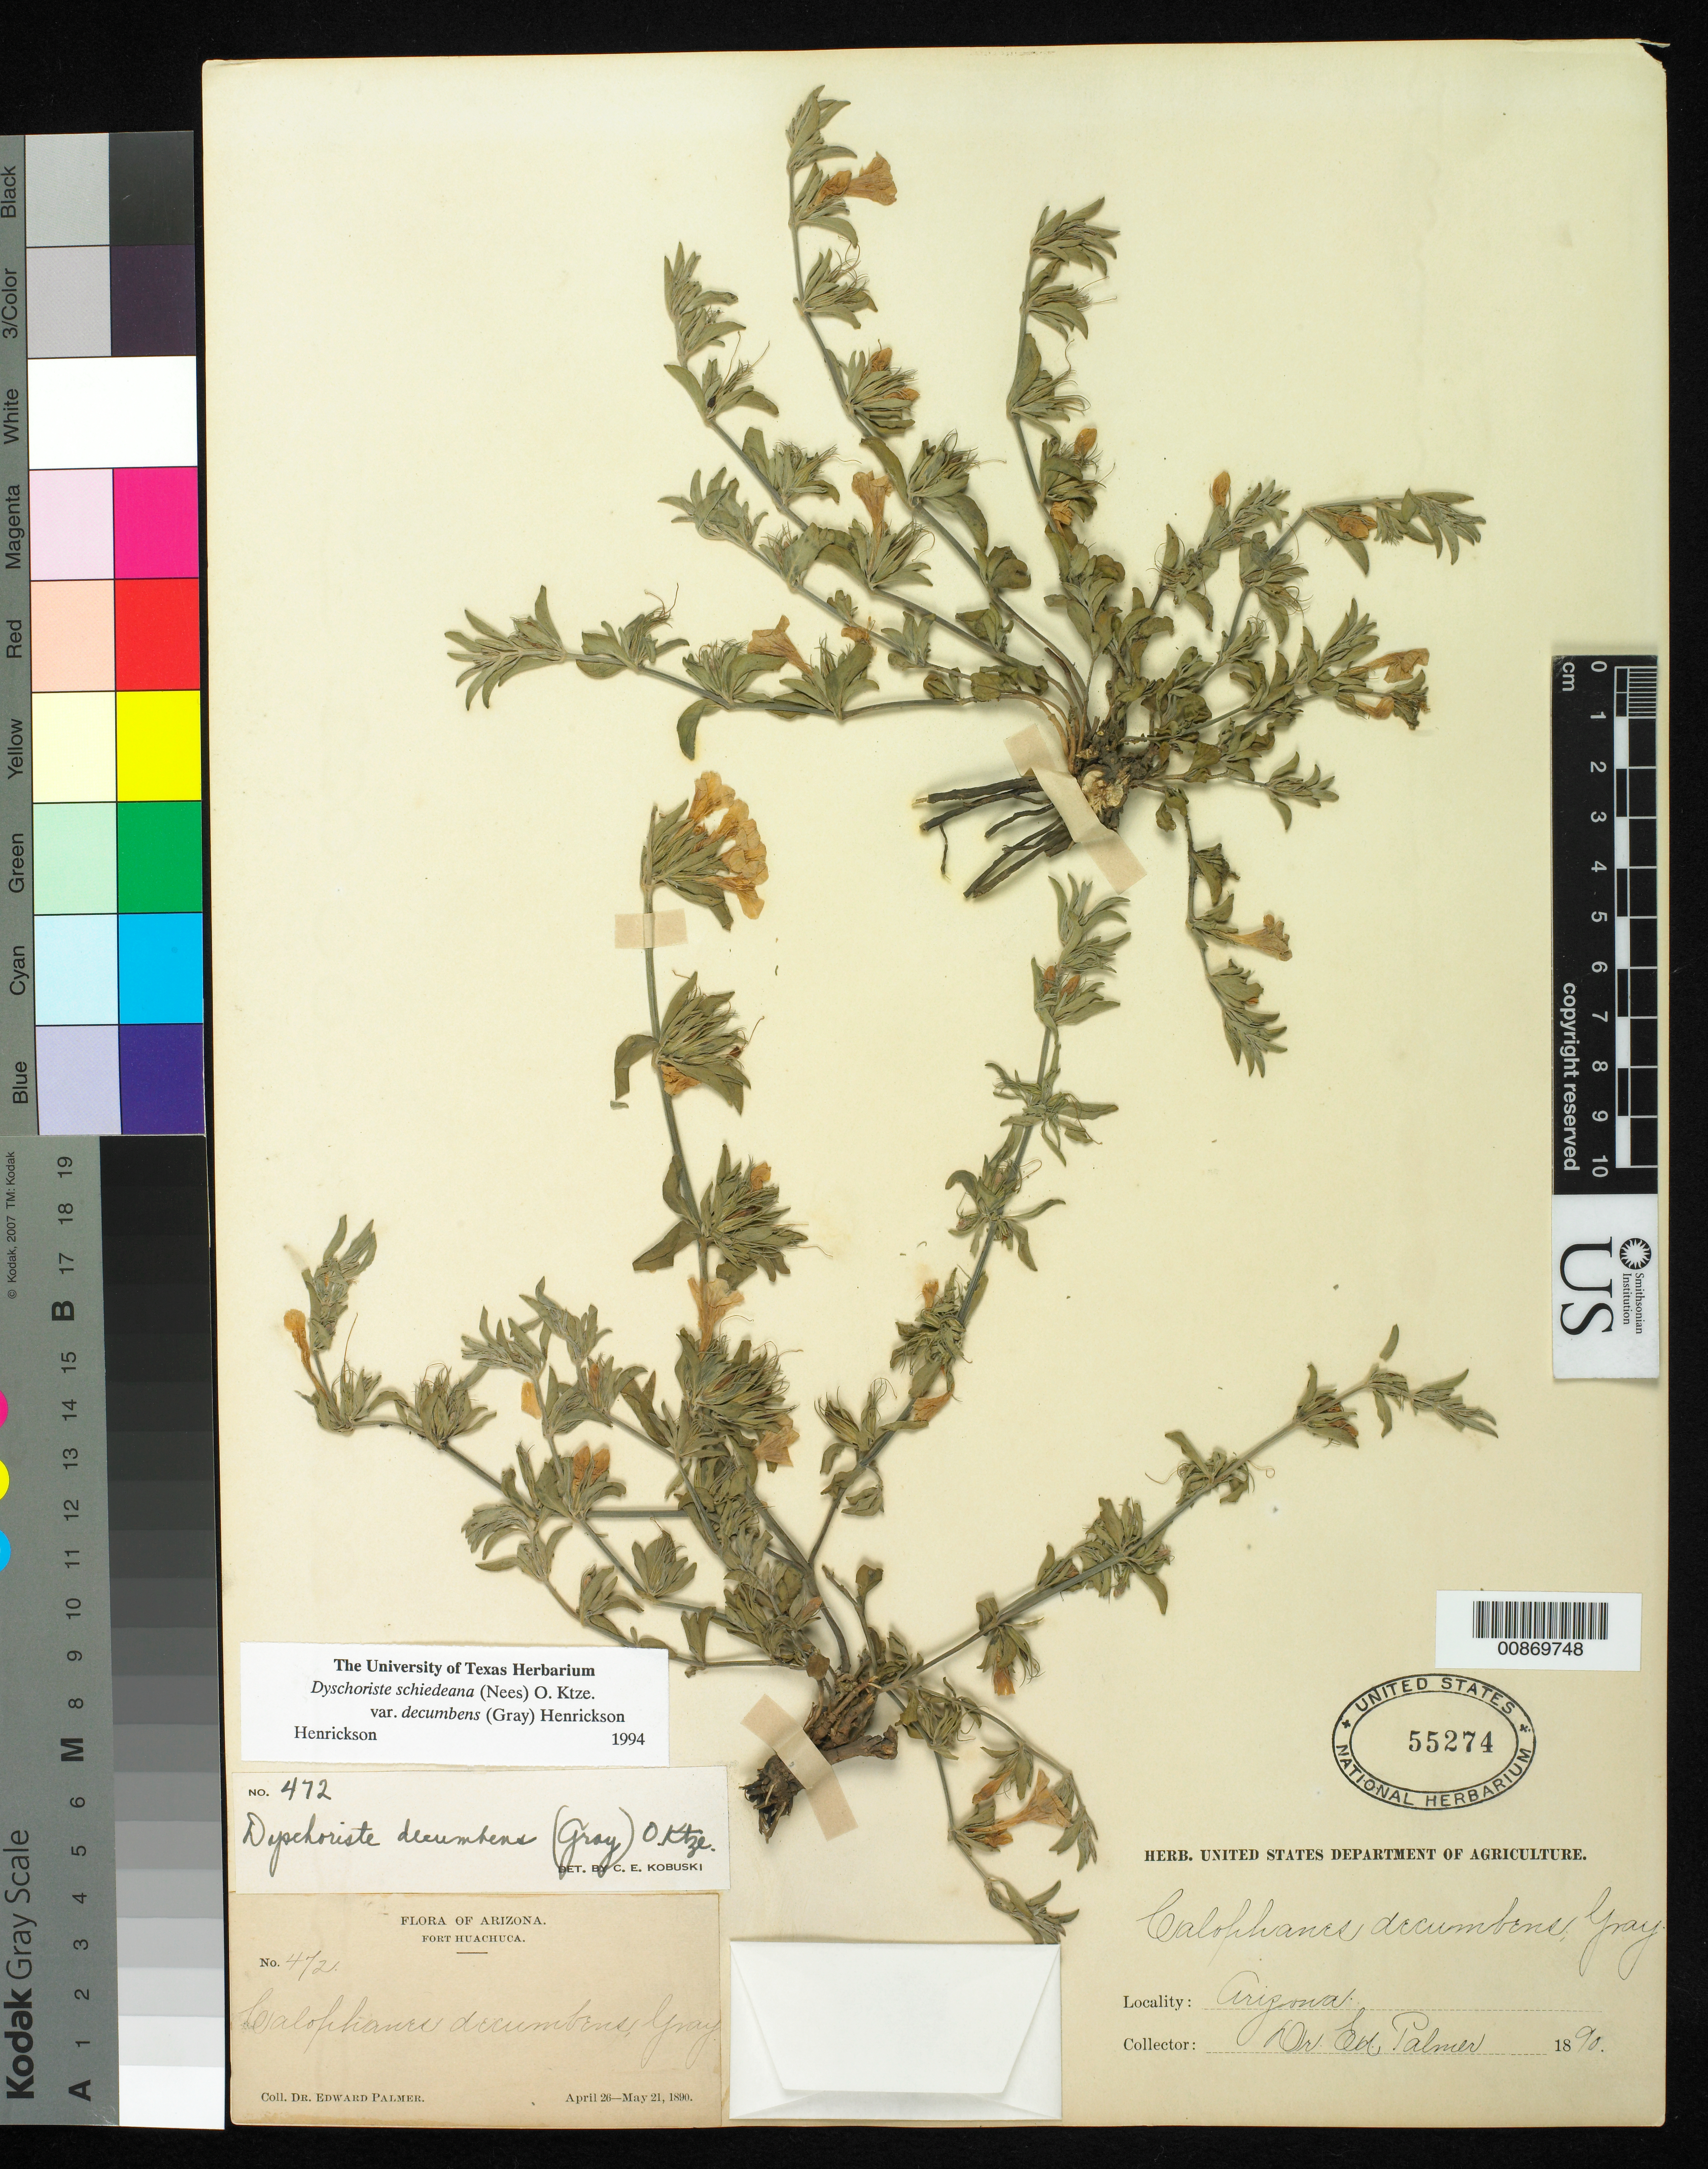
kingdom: Plantae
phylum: Tracheophyta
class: Magnoliopsida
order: Lamiales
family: Acanthaceae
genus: Dyschoriste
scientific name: Dyschoriste schiedeana var. decumbens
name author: (A. Gray) Henrickson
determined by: Henrickson, James S.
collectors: E. Palmer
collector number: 472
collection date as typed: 26 Apr 1890 to 21 May 1890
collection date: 1890-04-26/1890-05-21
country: United States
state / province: Arizona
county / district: Cochise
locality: Fort Huachuca.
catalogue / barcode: US 55274